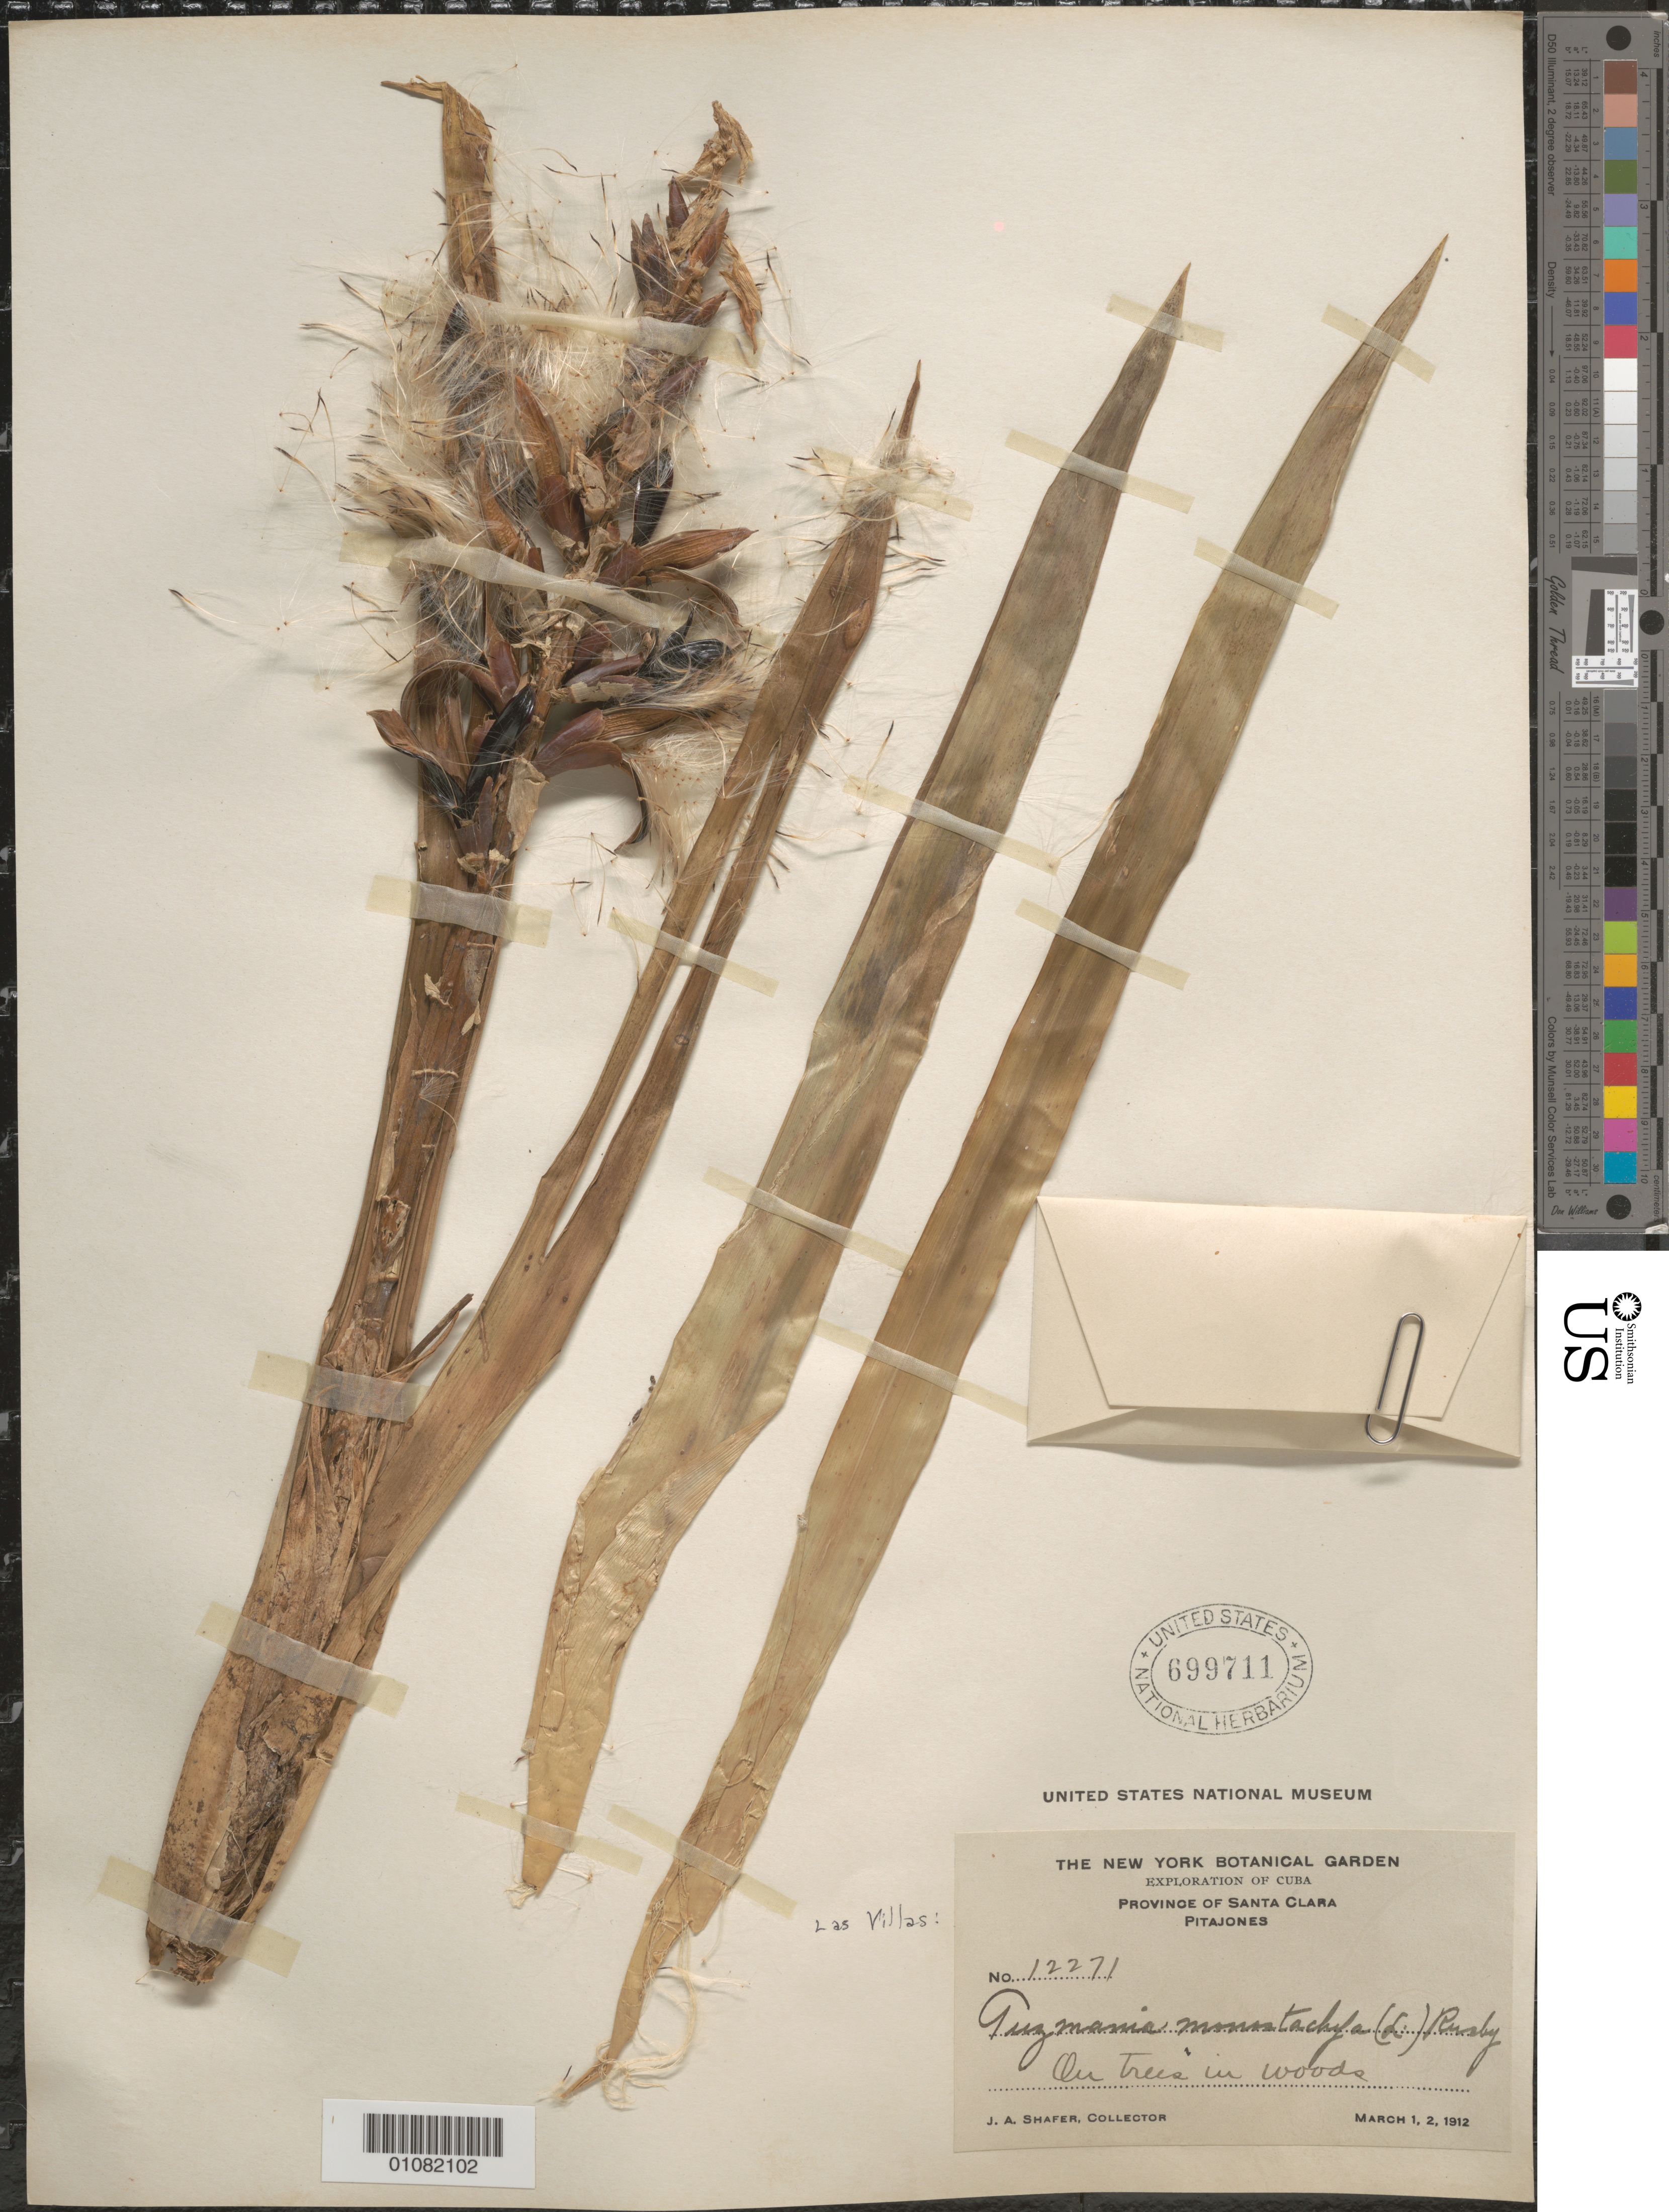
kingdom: Plantae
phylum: Tracheophyta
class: Liliopsida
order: Poales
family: Bromeliaceae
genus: Guzmania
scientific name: Guzmania monostachia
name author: (L.) Rusby ex Mez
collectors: J. A. Shafer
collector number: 12271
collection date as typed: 01 Mar 1912 to 02 Mar 1912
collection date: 1912-03-01/1912-03-02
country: Cuba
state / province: Villa Clara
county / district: Santa Clara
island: Cuba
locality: Pitajones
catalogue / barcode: US 699711